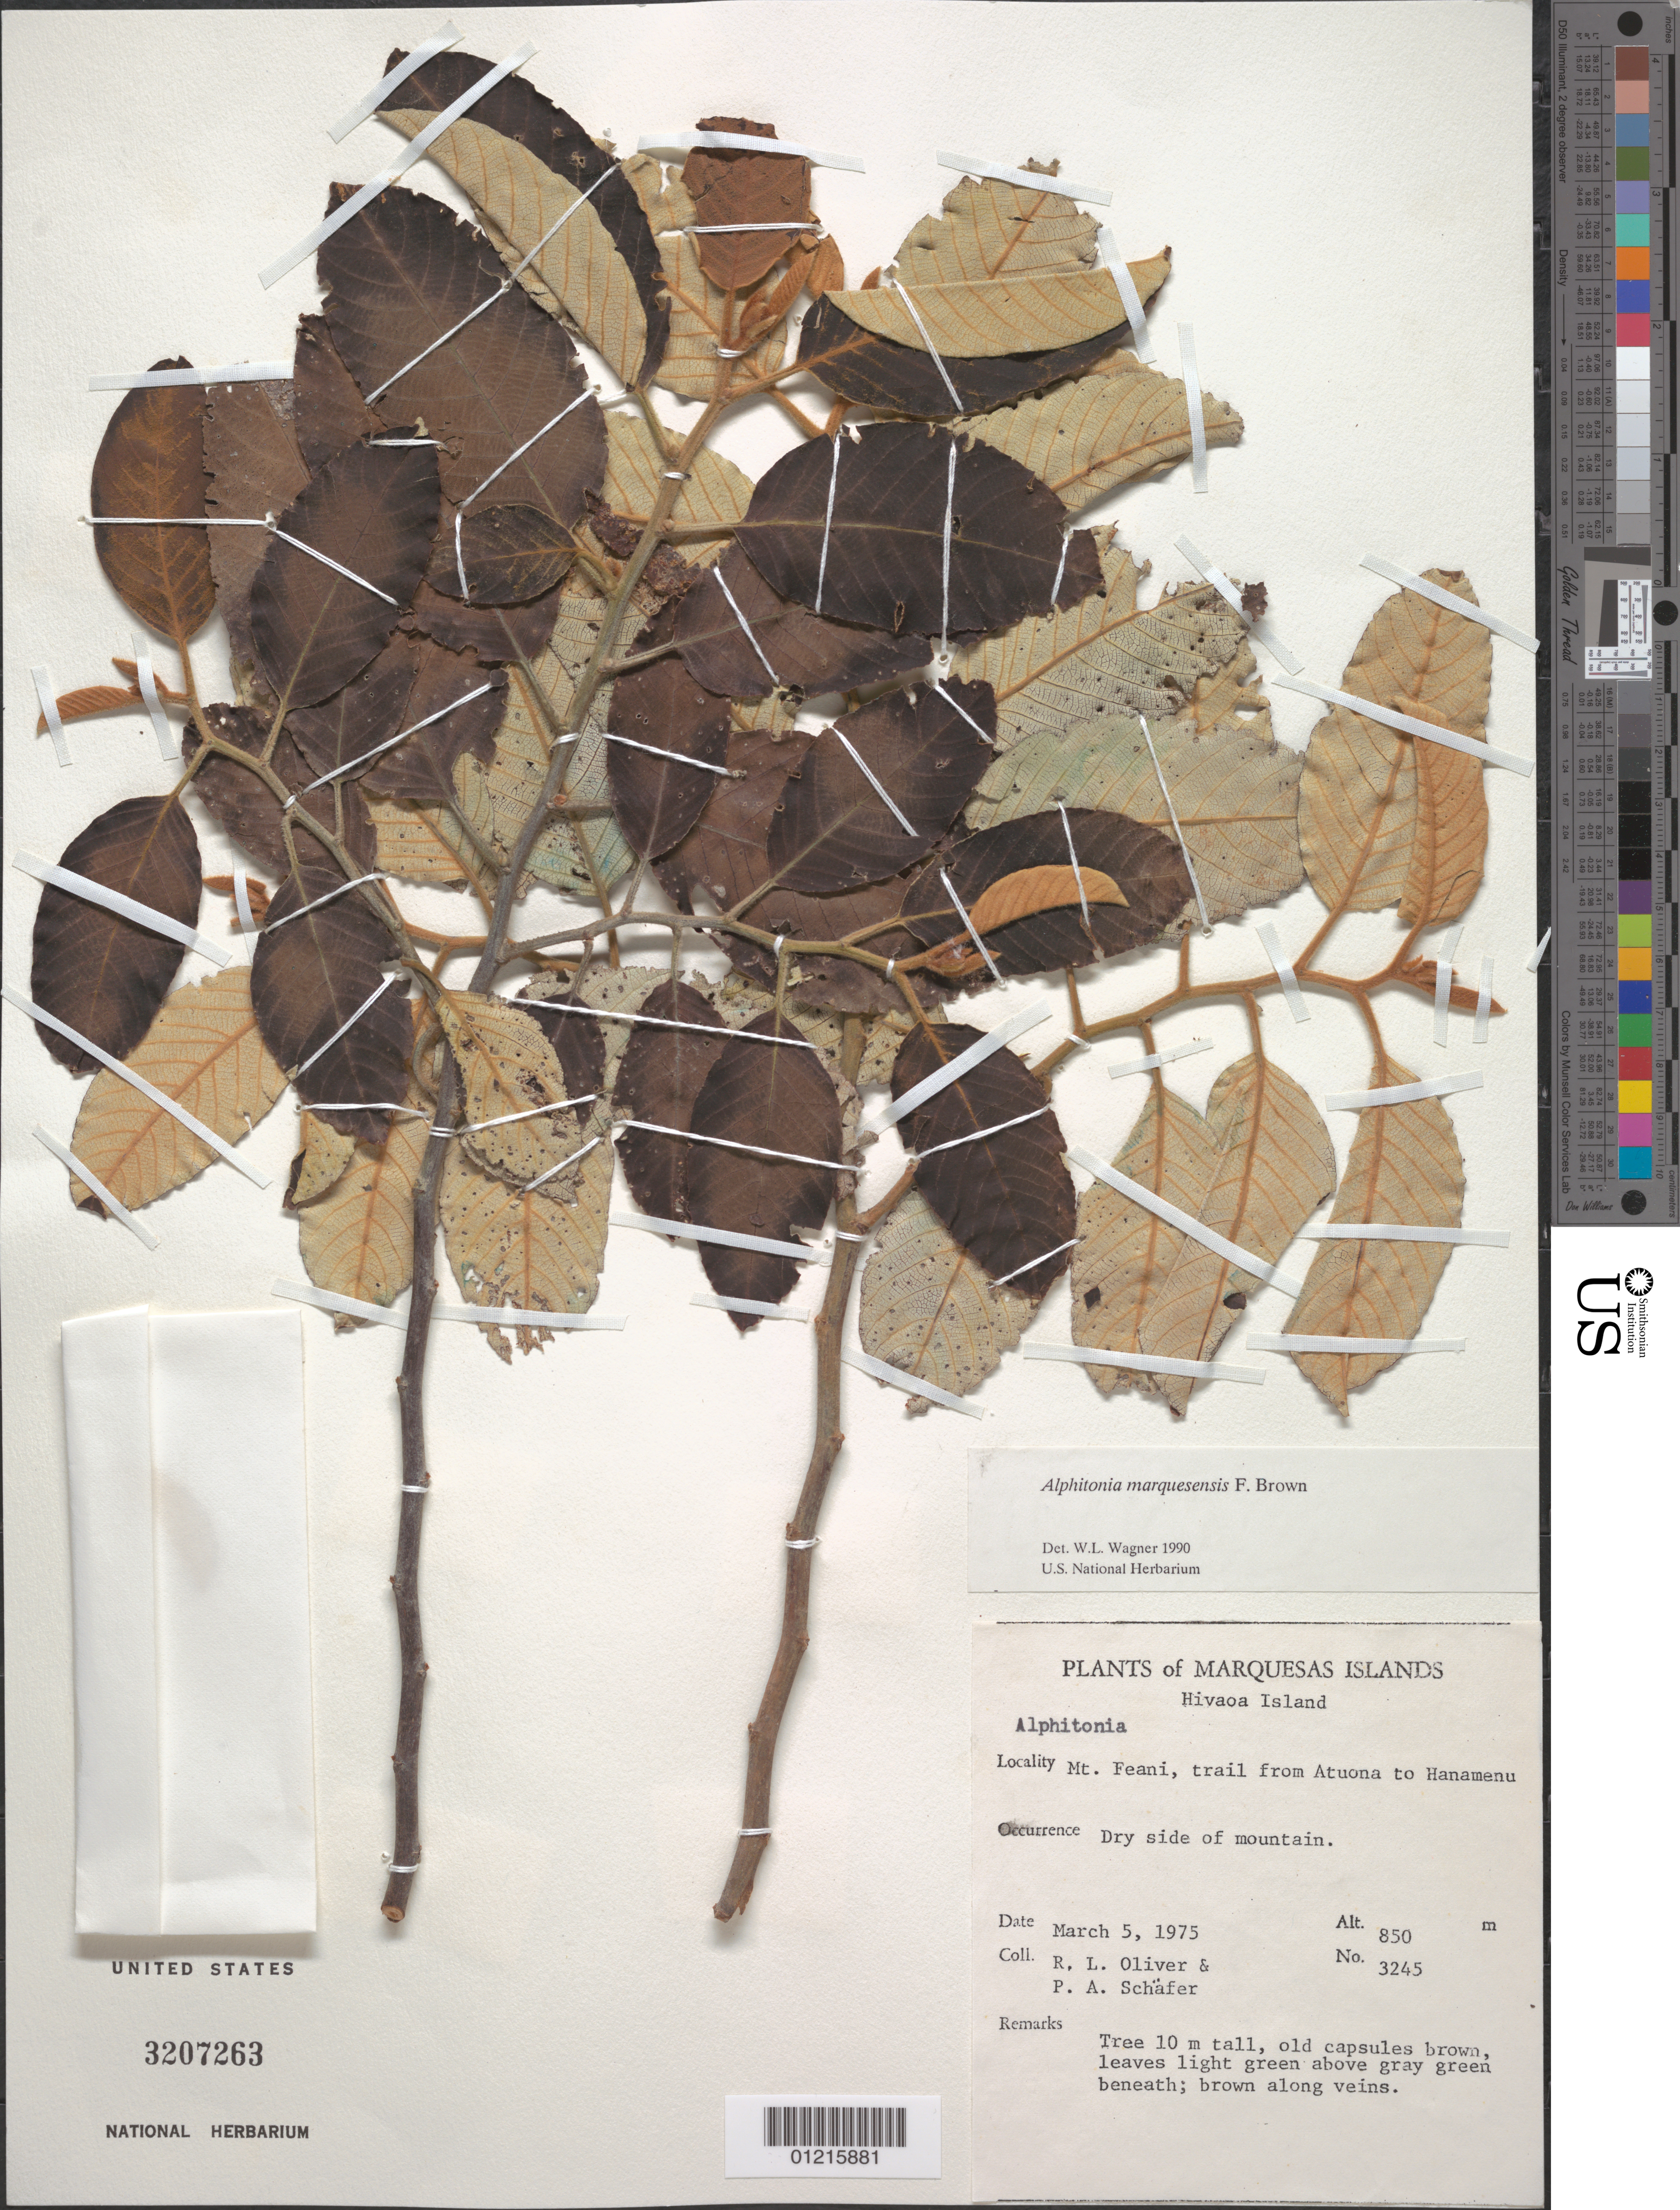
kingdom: Plantae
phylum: Tracheophyta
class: Magnoliopsida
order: Rosales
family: Rhamnaceae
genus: Alphitonia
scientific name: Alphitonia marquesensis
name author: F. Br.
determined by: Wagner, W. L., (BOT), Smithsonian Institution - National Museum of Natural History (UNITED STATES)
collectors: R. L. Oliver & P. A. Schäfer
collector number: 3245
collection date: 1975-03-05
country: French Polynesia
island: Hiva Oa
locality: Mt. Feani, trail from Atuona to Hanamenu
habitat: Dry side of Mountain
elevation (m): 850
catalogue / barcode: US 3207263